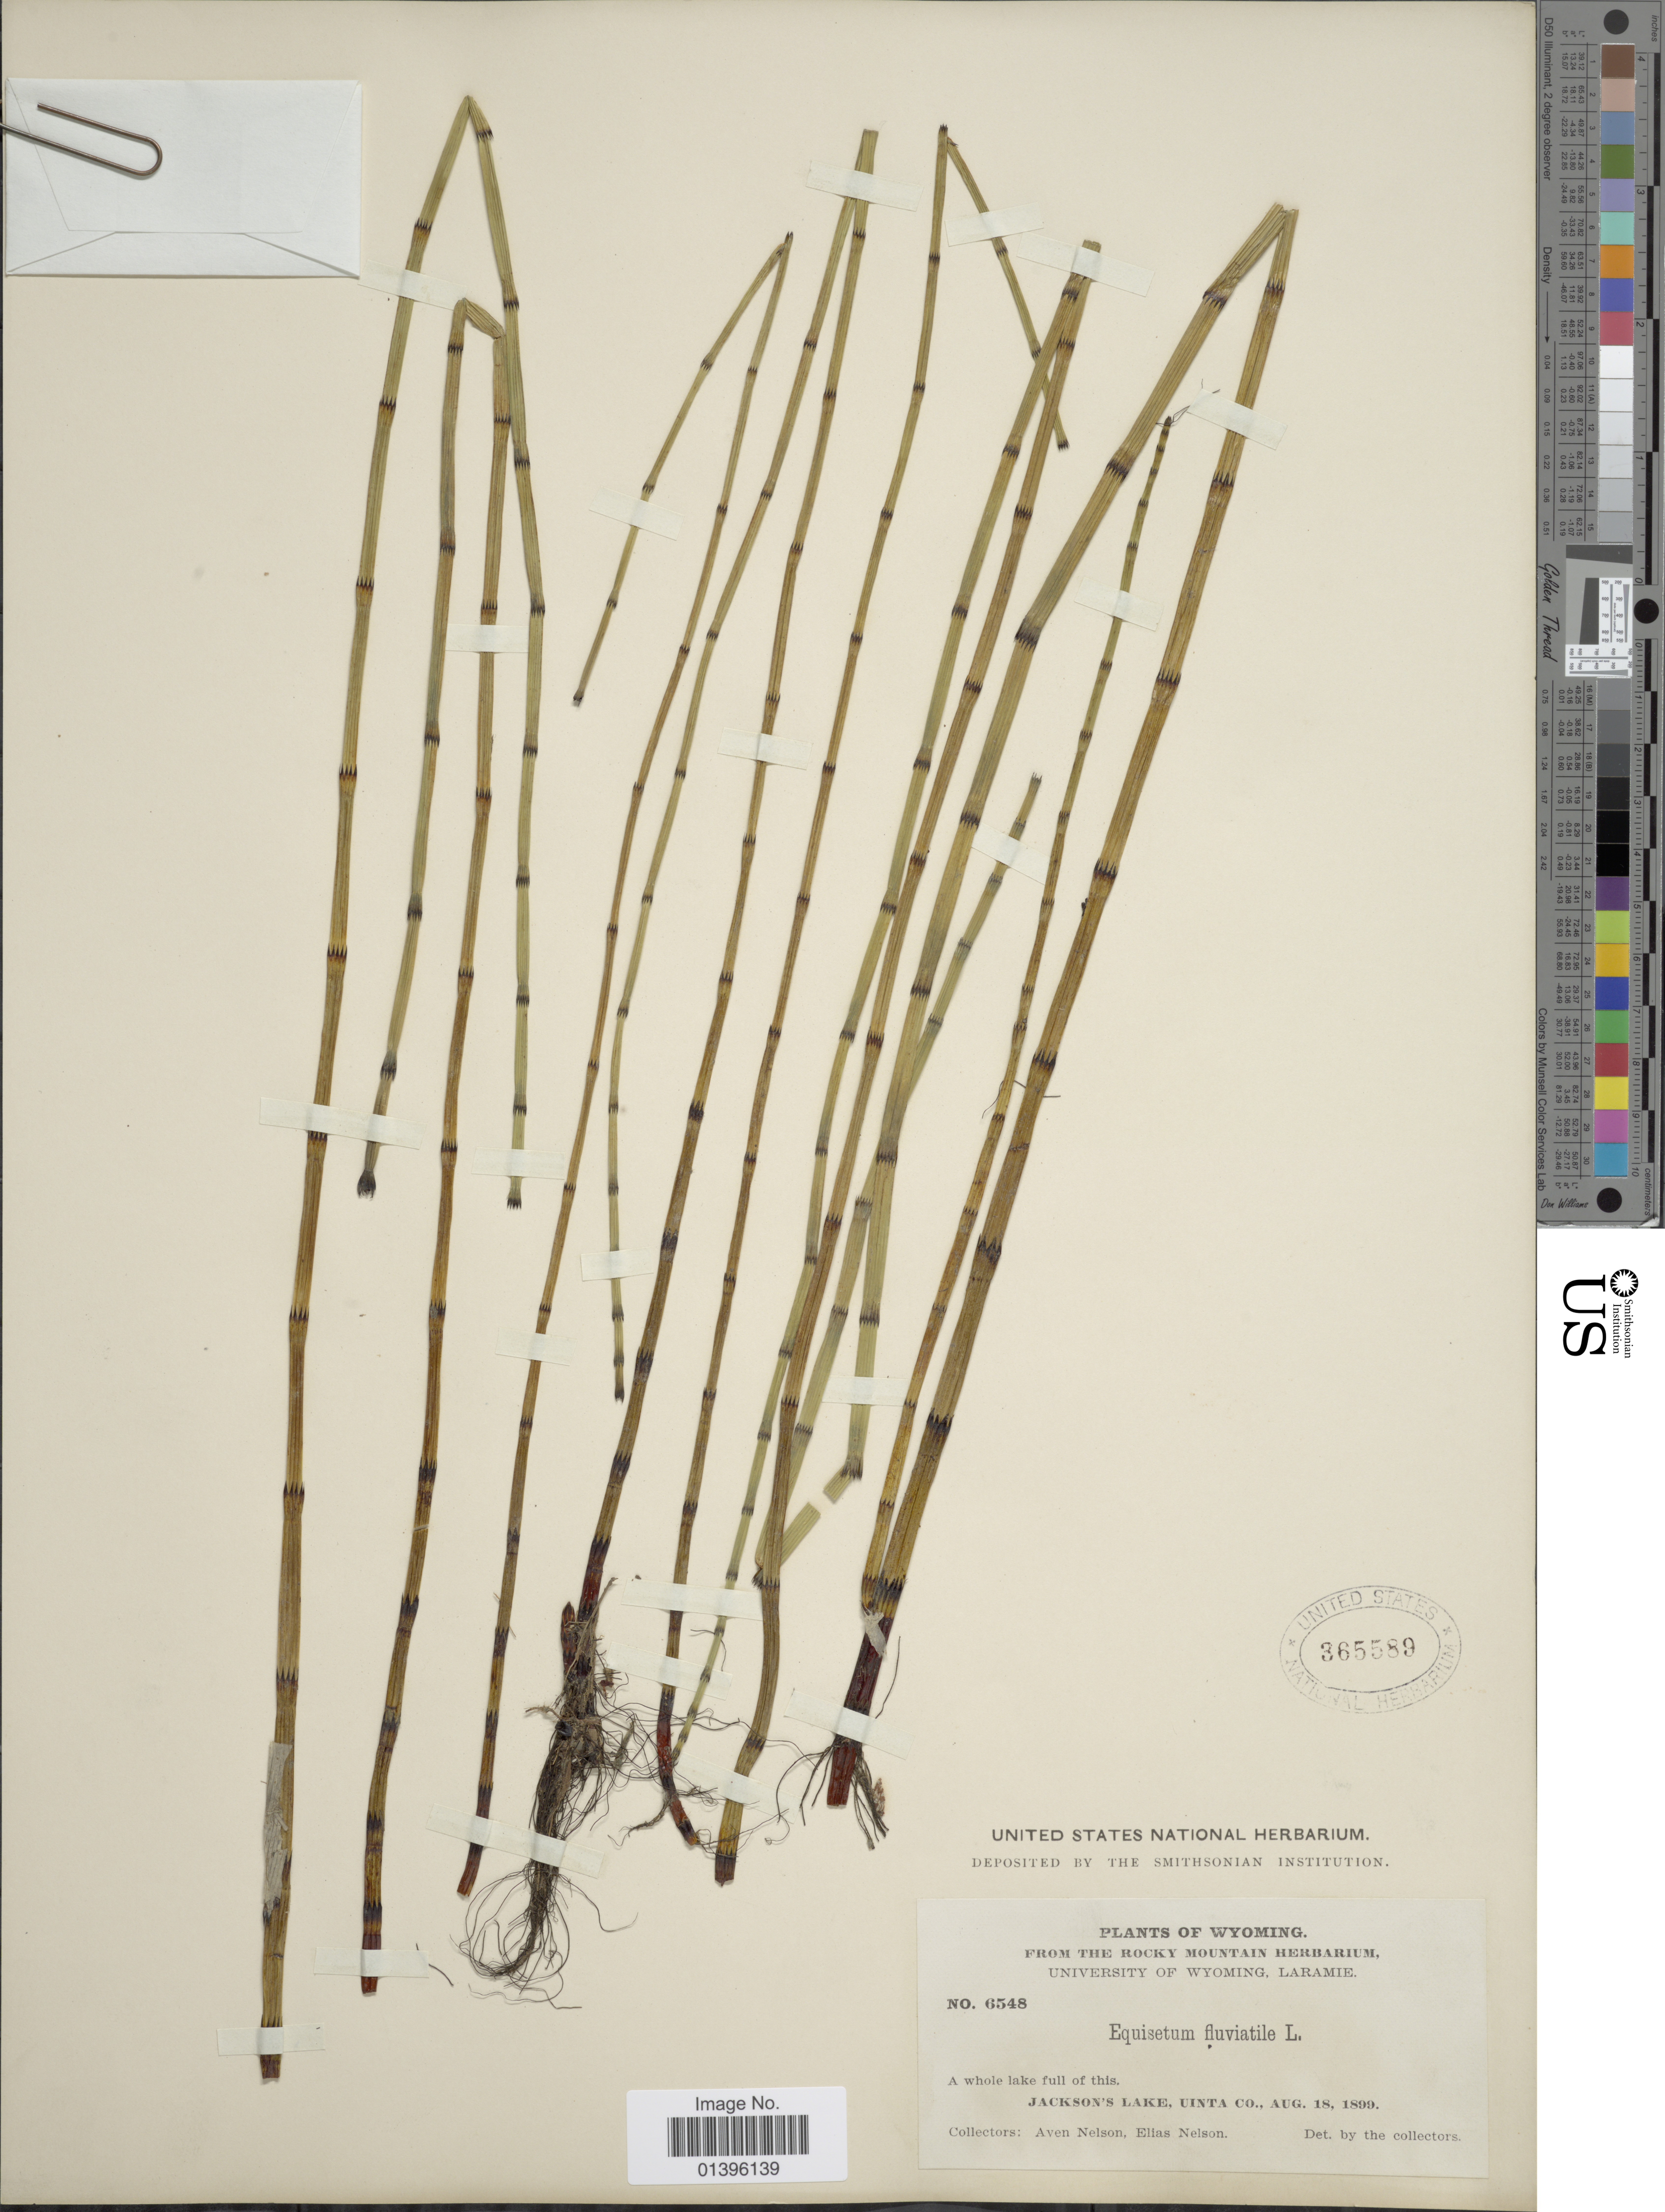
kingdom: Plantae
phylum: Tracheophyta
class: Polypodiopsida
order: Equisetales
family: Equisetaceae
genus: Equisetum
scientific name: Equisetum fluviatile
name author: L.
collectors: A. Nelson & E. Nelson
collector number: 6548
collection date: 1899-08-18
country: United States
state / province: Wyoming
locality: Jackson's Lake, Uinta Co.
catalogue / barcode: US 365589